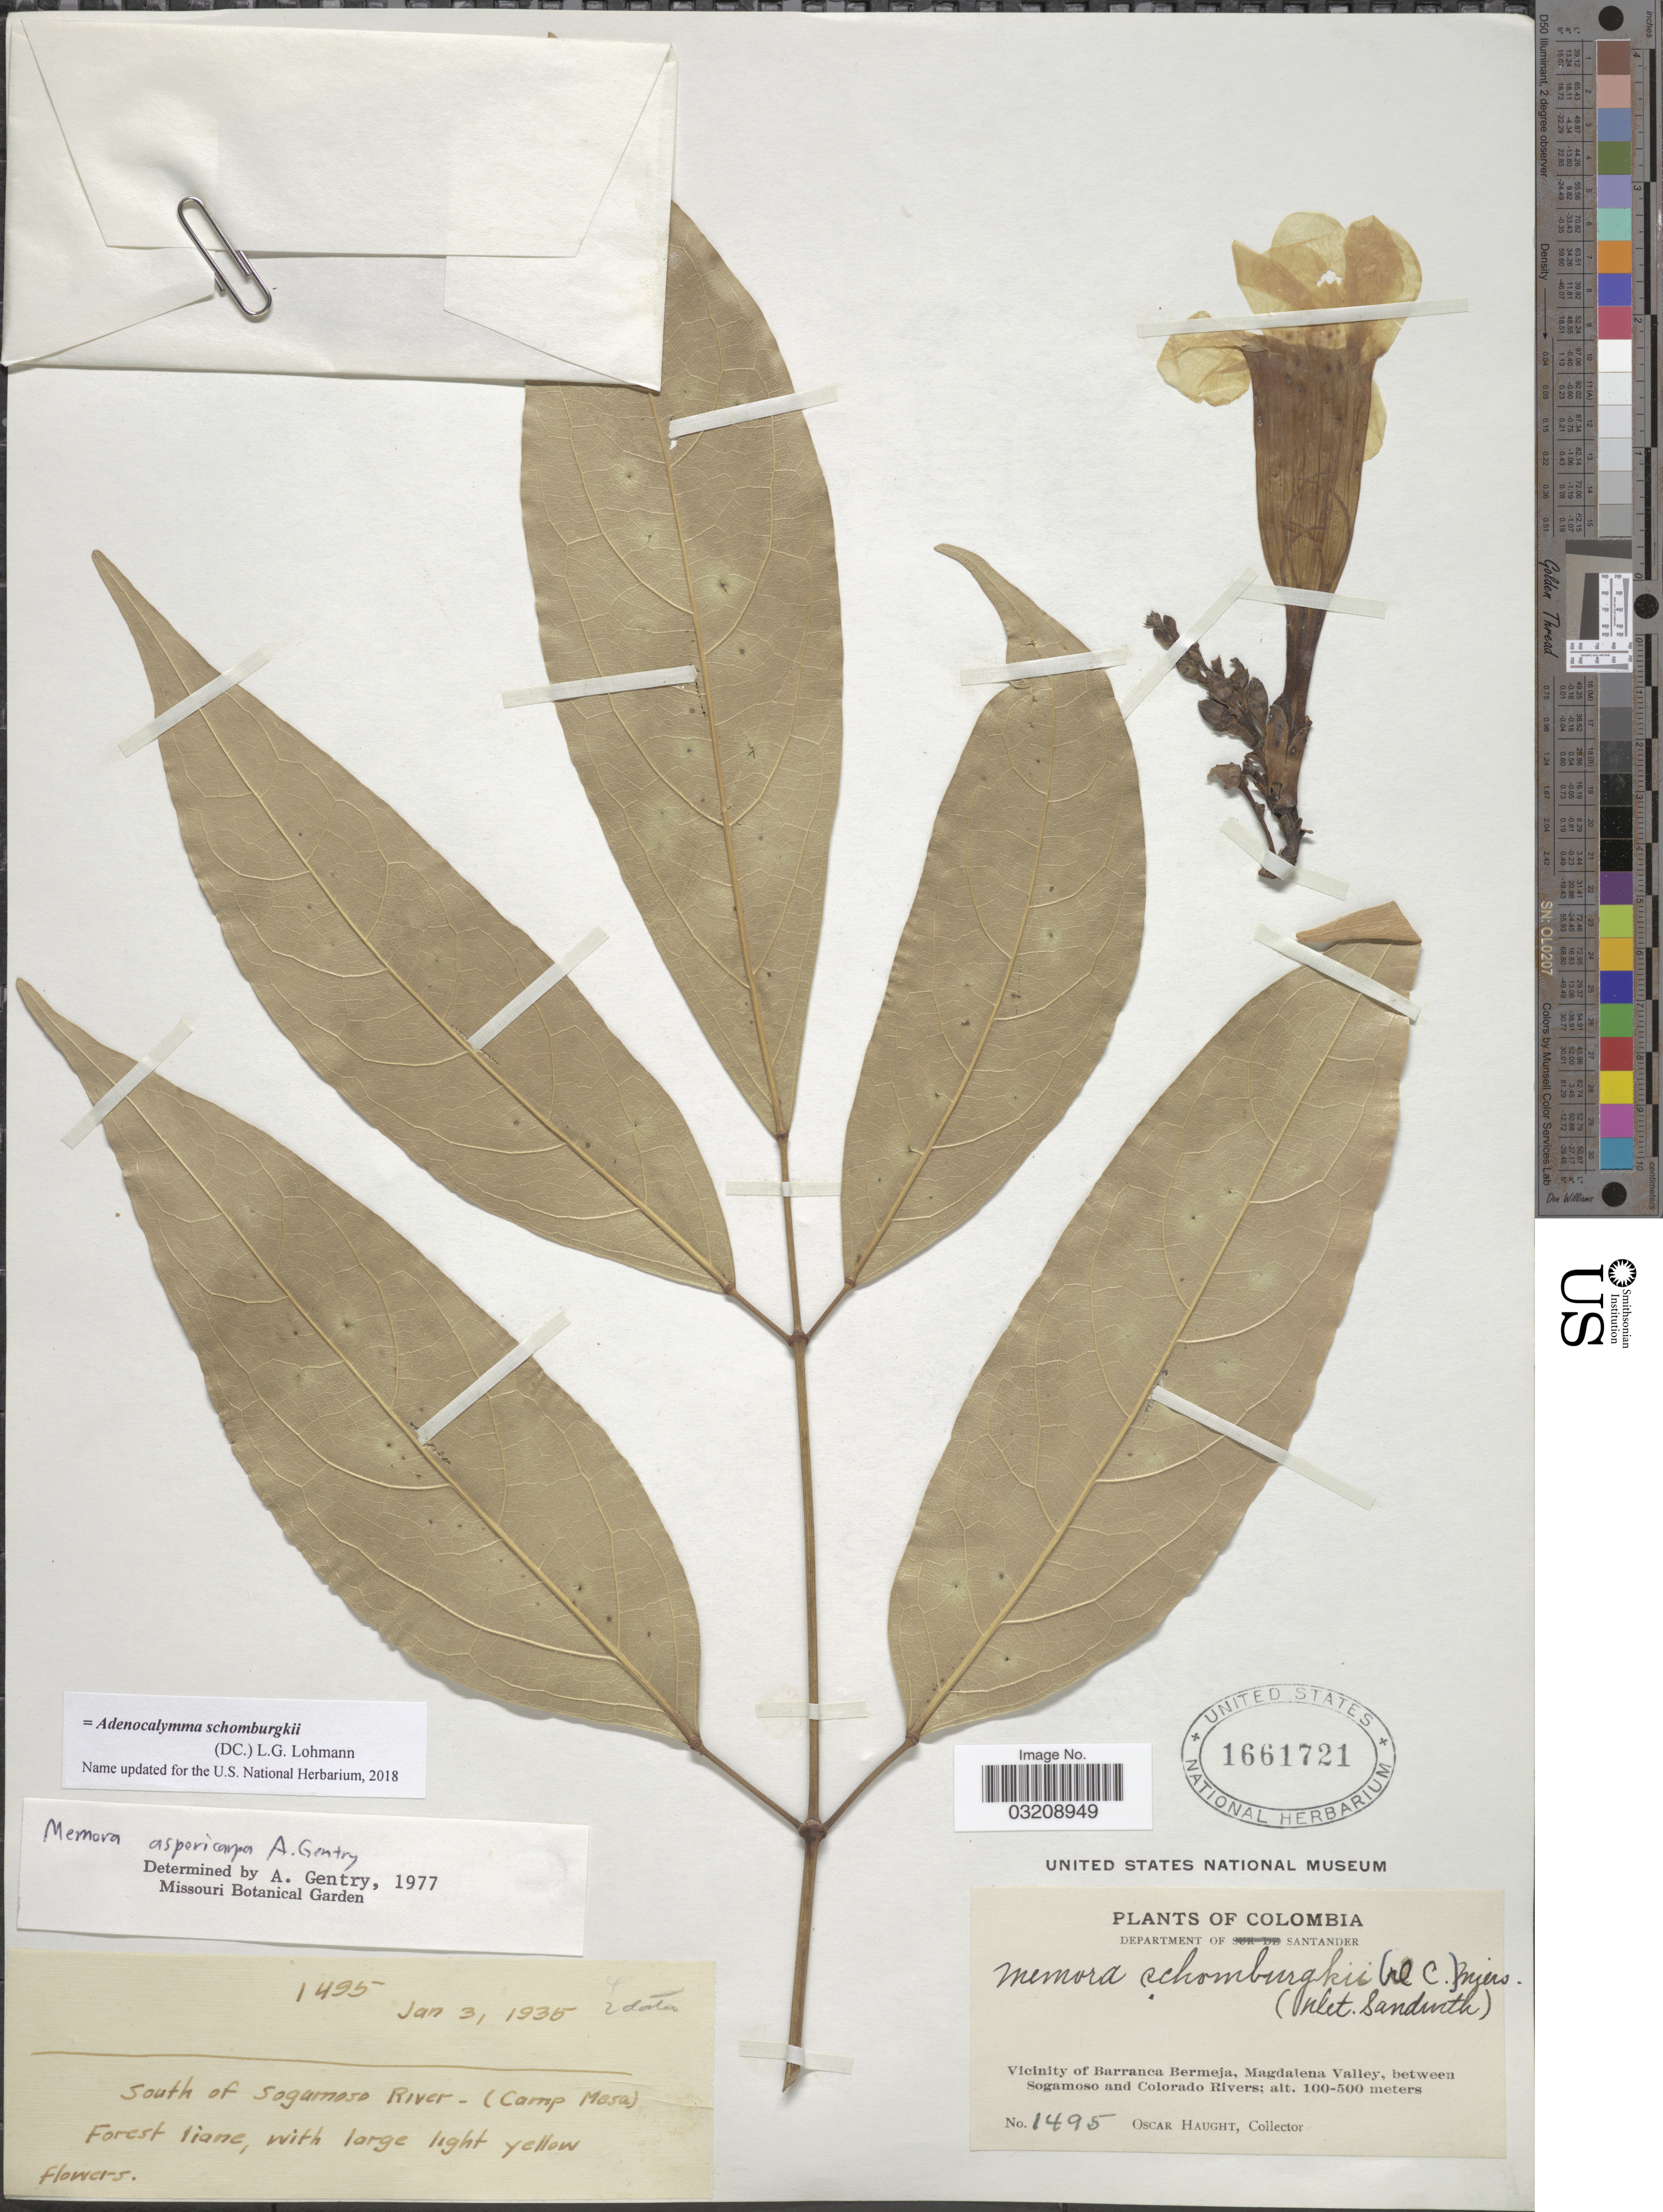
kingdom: Plantae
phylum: Tracheophyta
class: Magnoliopsida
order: Lamiales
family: Bignoniaceae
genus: Adenocalymma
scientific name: Adenocalymma schomburgkii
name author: (DC.) L.G. Lohmann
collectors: O. L. Haught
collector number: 1495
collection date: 1935-01-03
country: Colombia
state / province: Santander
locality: Department of Santander. Vicinity of Barranca Vermeja, Magdalena Valley, between Sogamoso and Colorado Rivers. South of Sogamoso River-(Camp Mesa).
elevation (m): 100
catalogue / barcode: US 1661721